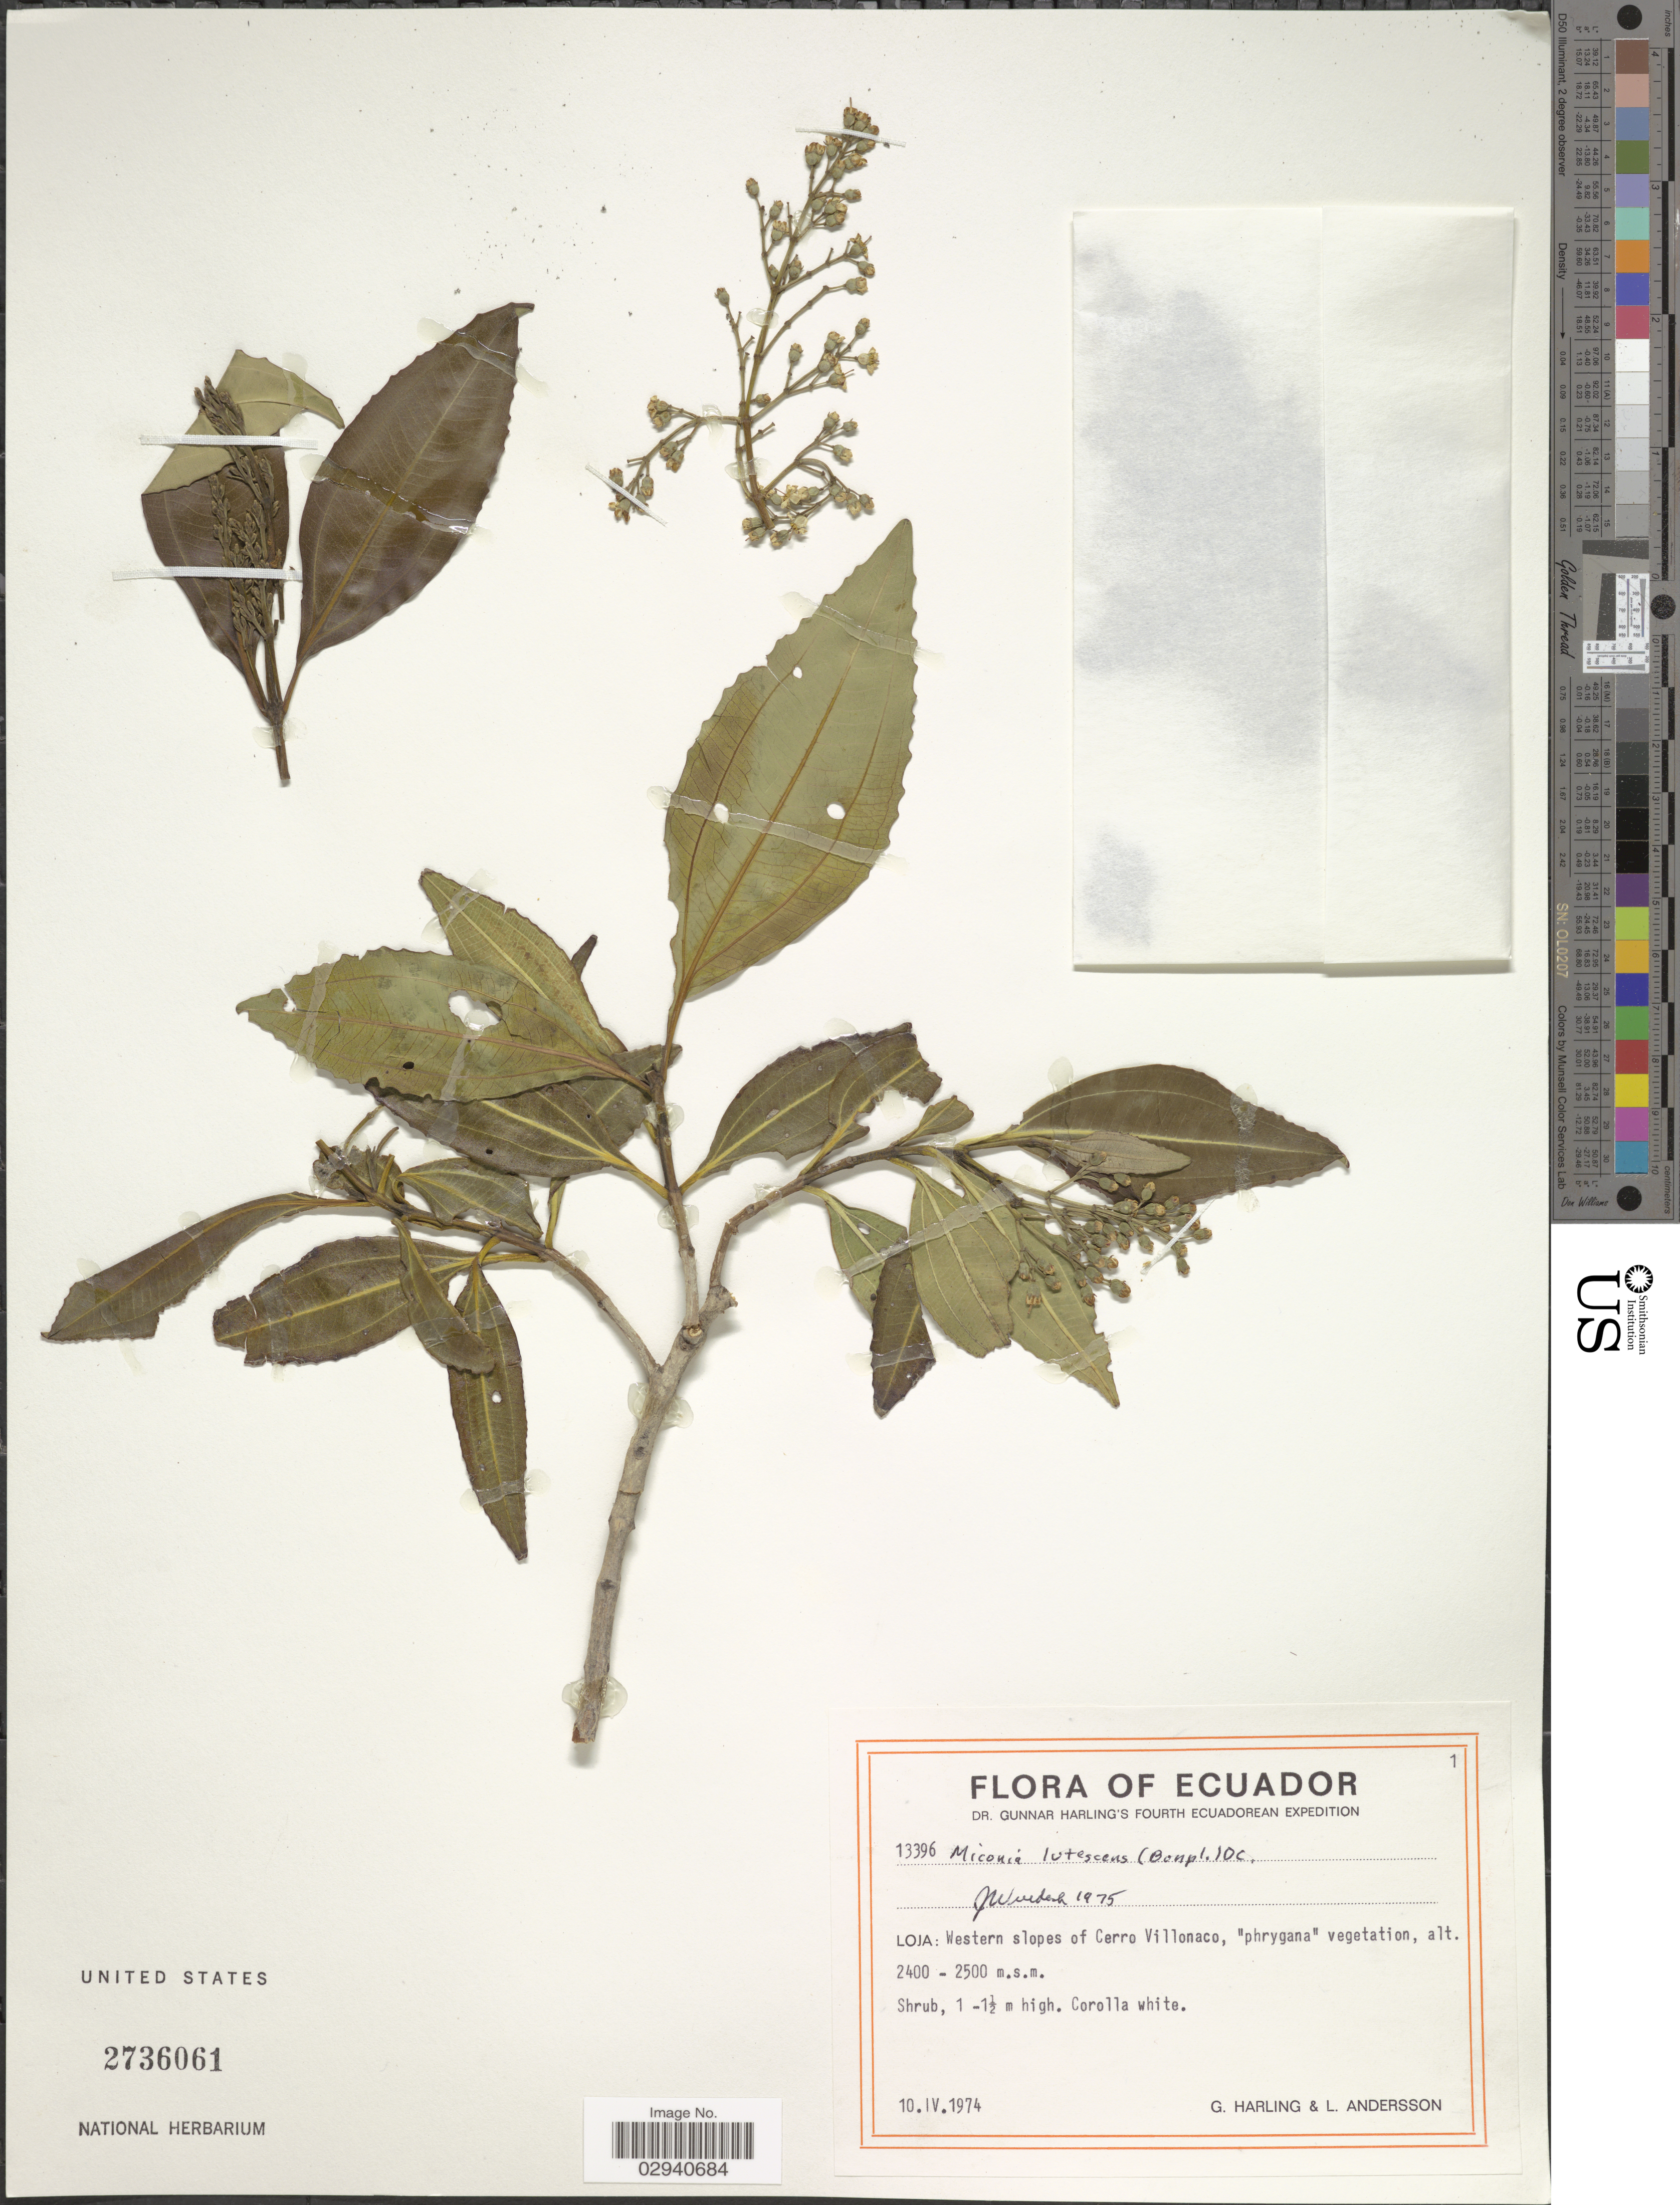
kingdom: Plantae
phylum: Tracheophyta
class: Magnoliopsida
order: Myrtales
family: Melastomataceae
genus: Miconia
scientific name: Miconia lutescens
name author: (Bonpl.) DC.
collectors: G. Harling & L. Andersson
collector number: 13396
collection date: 1974-04-10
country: Ecuador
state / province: Loja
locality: Western slopes of Cerro Villonaco.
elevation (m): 2400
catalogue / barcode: US 2736061